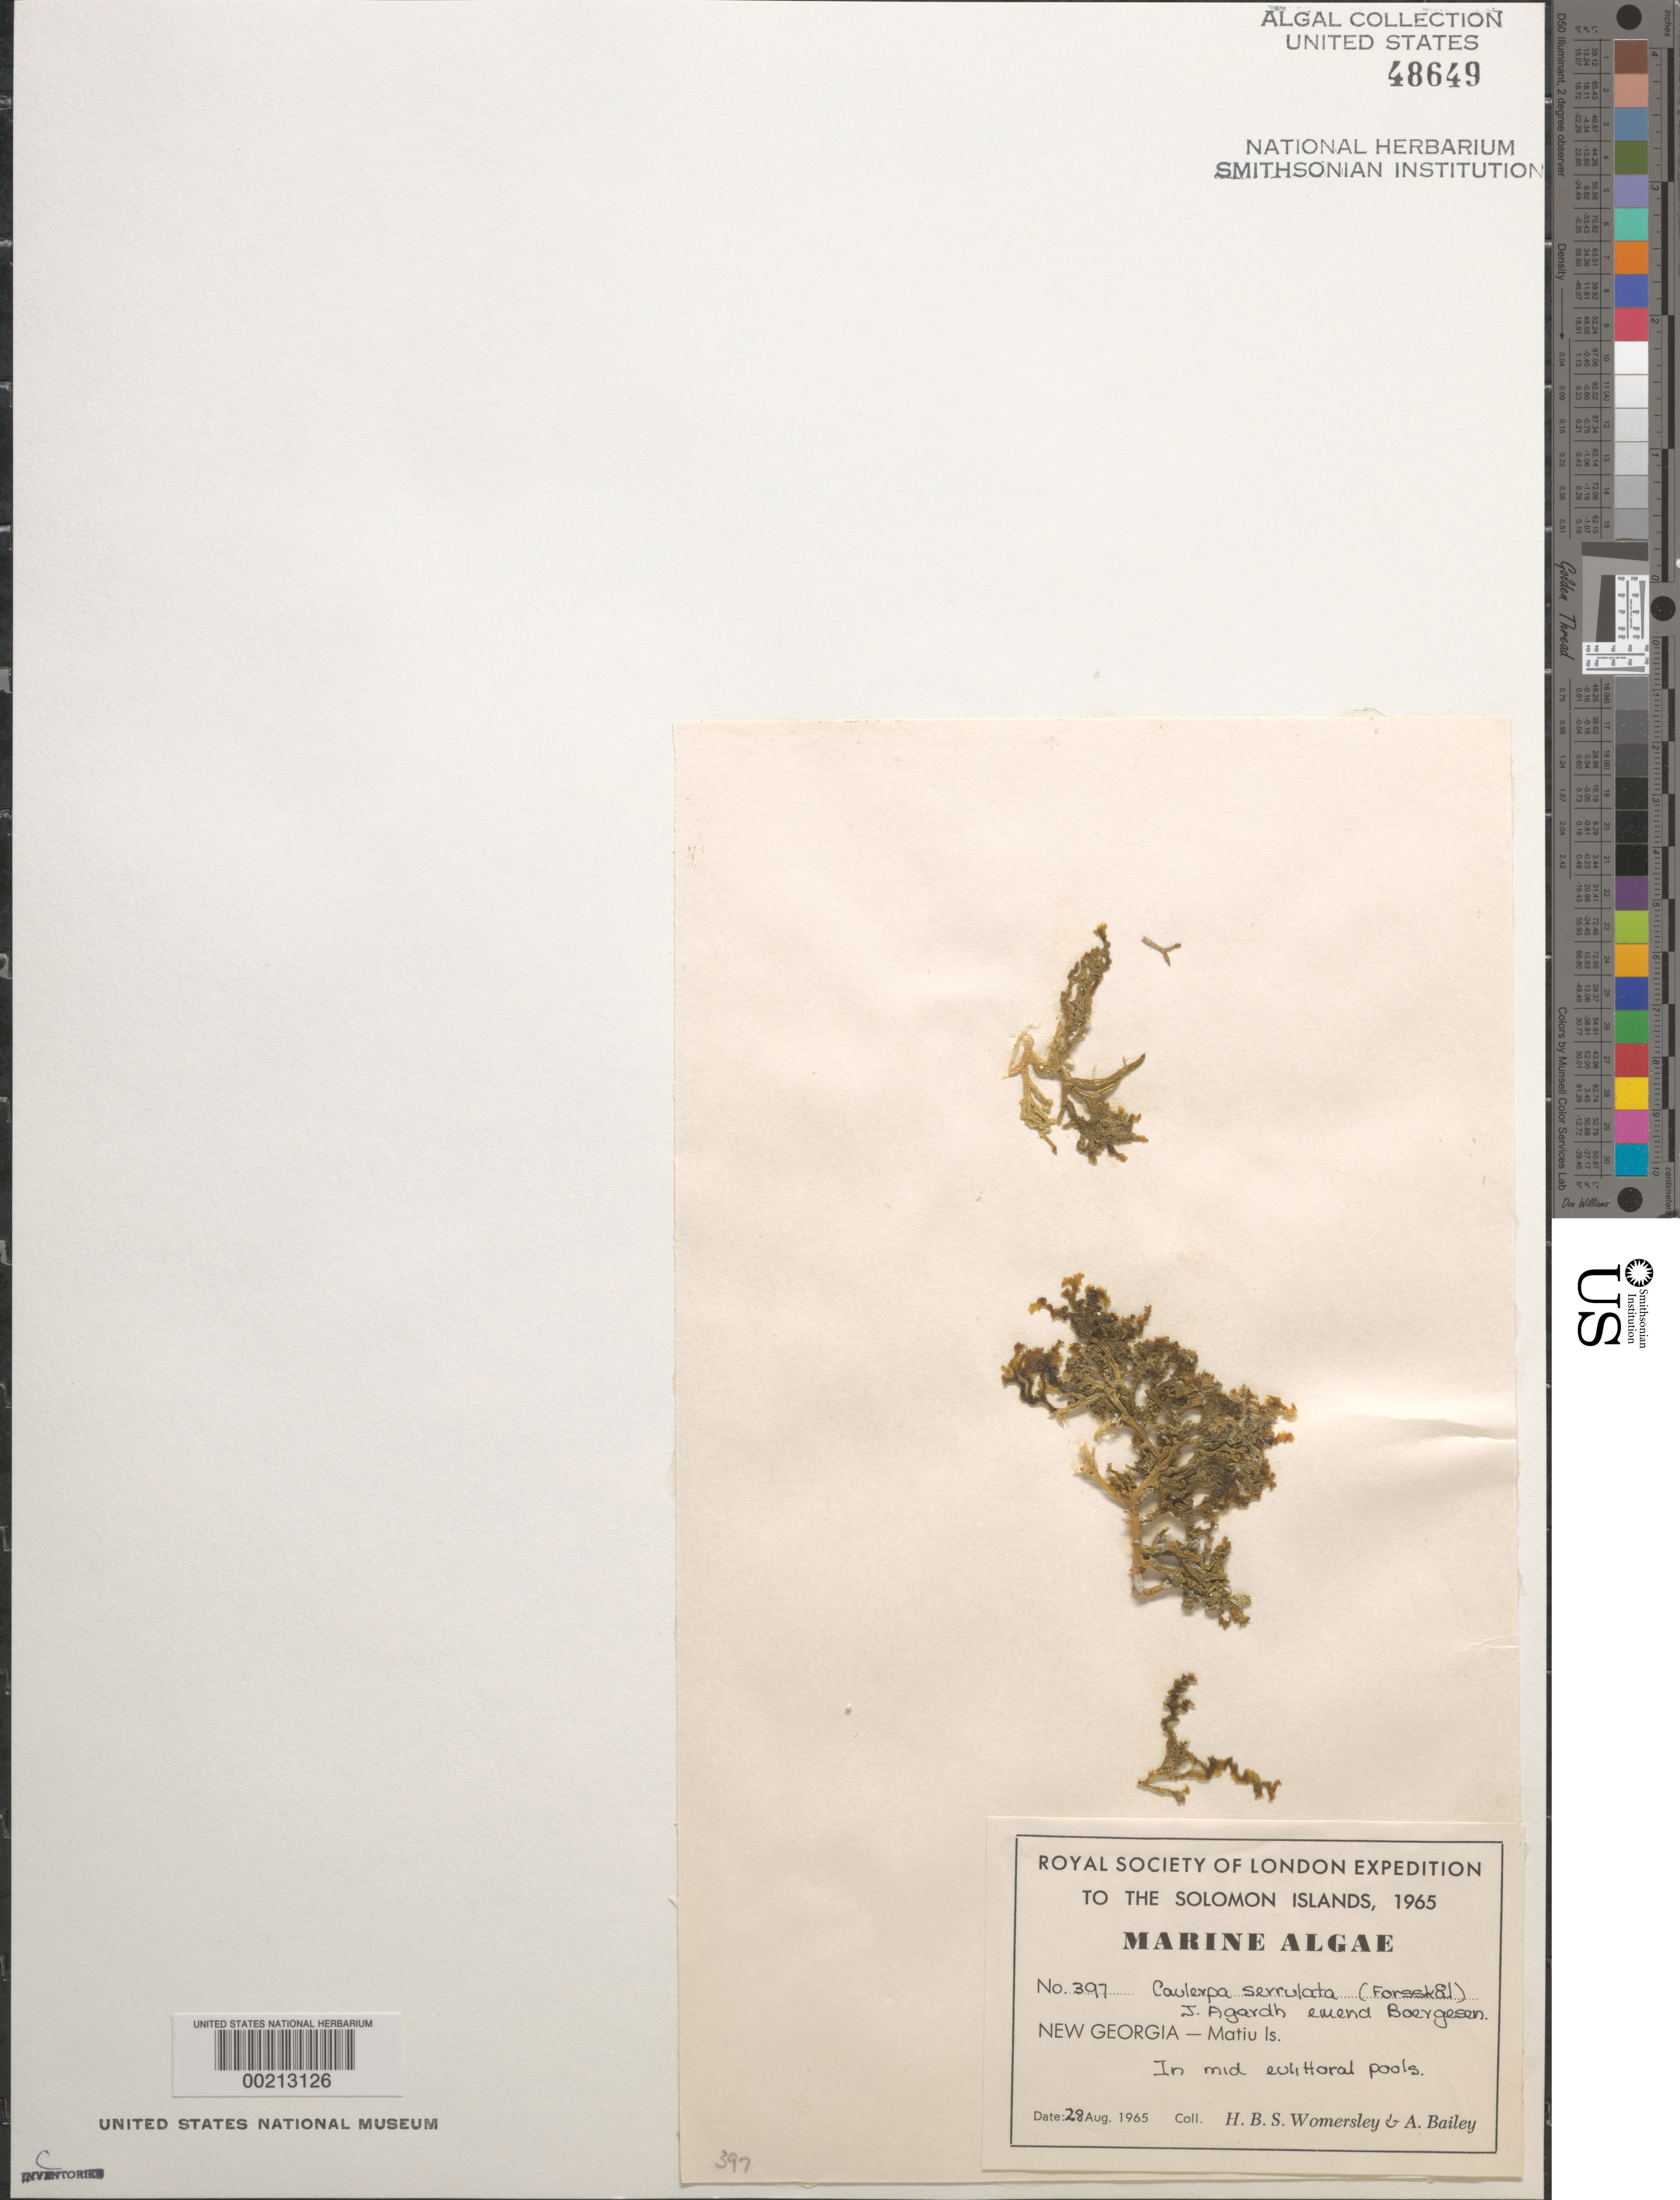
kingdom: Plantae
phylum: Chlorophyta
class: Ulvophyceae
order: Bryopsidales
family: Caulerpaceae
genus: Caulerpa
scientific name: Caulerpa serrulata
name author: (Forssk.) J. Agardh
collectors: H. B. S. Womersley & A. Bailey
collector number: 397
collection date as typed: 28 Aug 1965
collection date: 1965-08-28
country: Solomon Islands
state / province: Western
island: Matiu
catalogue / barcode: US 48649